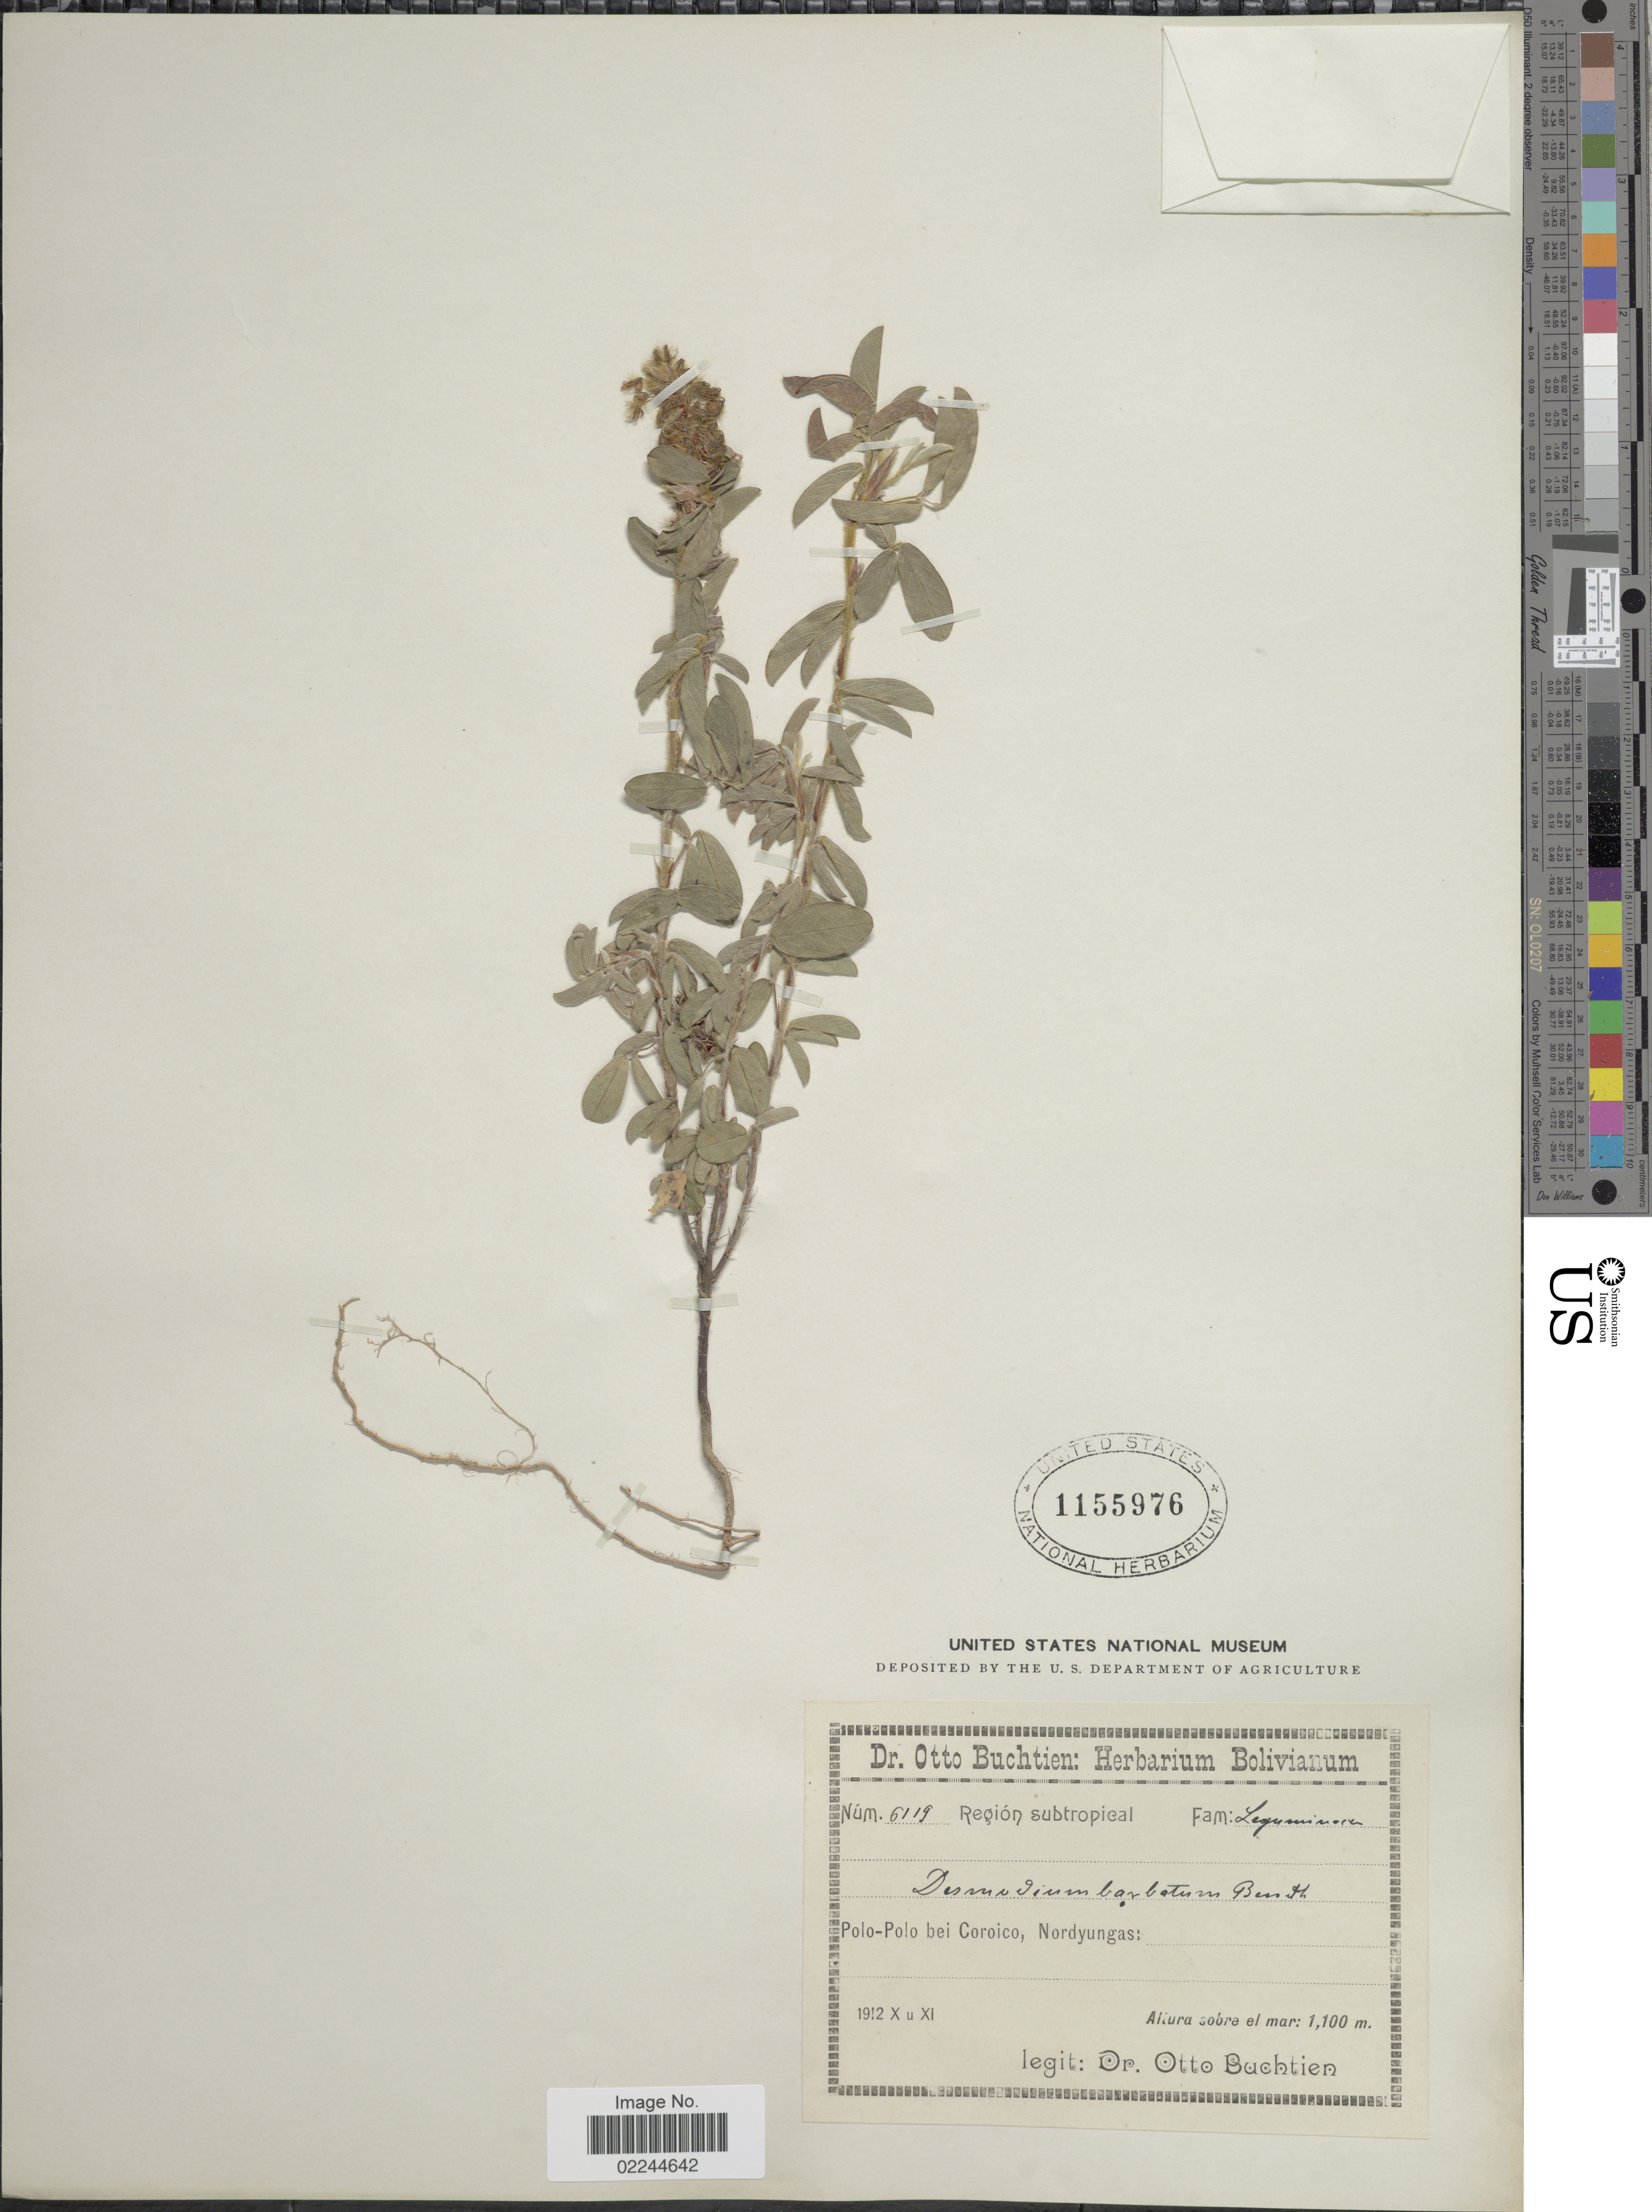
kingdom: Plantae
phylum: Tracheophyta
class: Magnoliopsida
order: Fabales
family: Fabaceae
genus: Grona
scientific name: Grona barbata var. barbata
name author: (L.) H. Ohashi & K. Ohashi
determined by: Strong, Mark T., (BOT), Smithsonian Institution - National Museum of Natural History (UNITED STATES)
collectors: O. Buchtien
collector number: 6119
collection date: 1912-10/1912-11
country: Bolivia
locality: Region subtropical. Polo-Polo bei Coroico, Nord-Yungas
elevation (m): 1100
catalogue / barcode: US 1155976